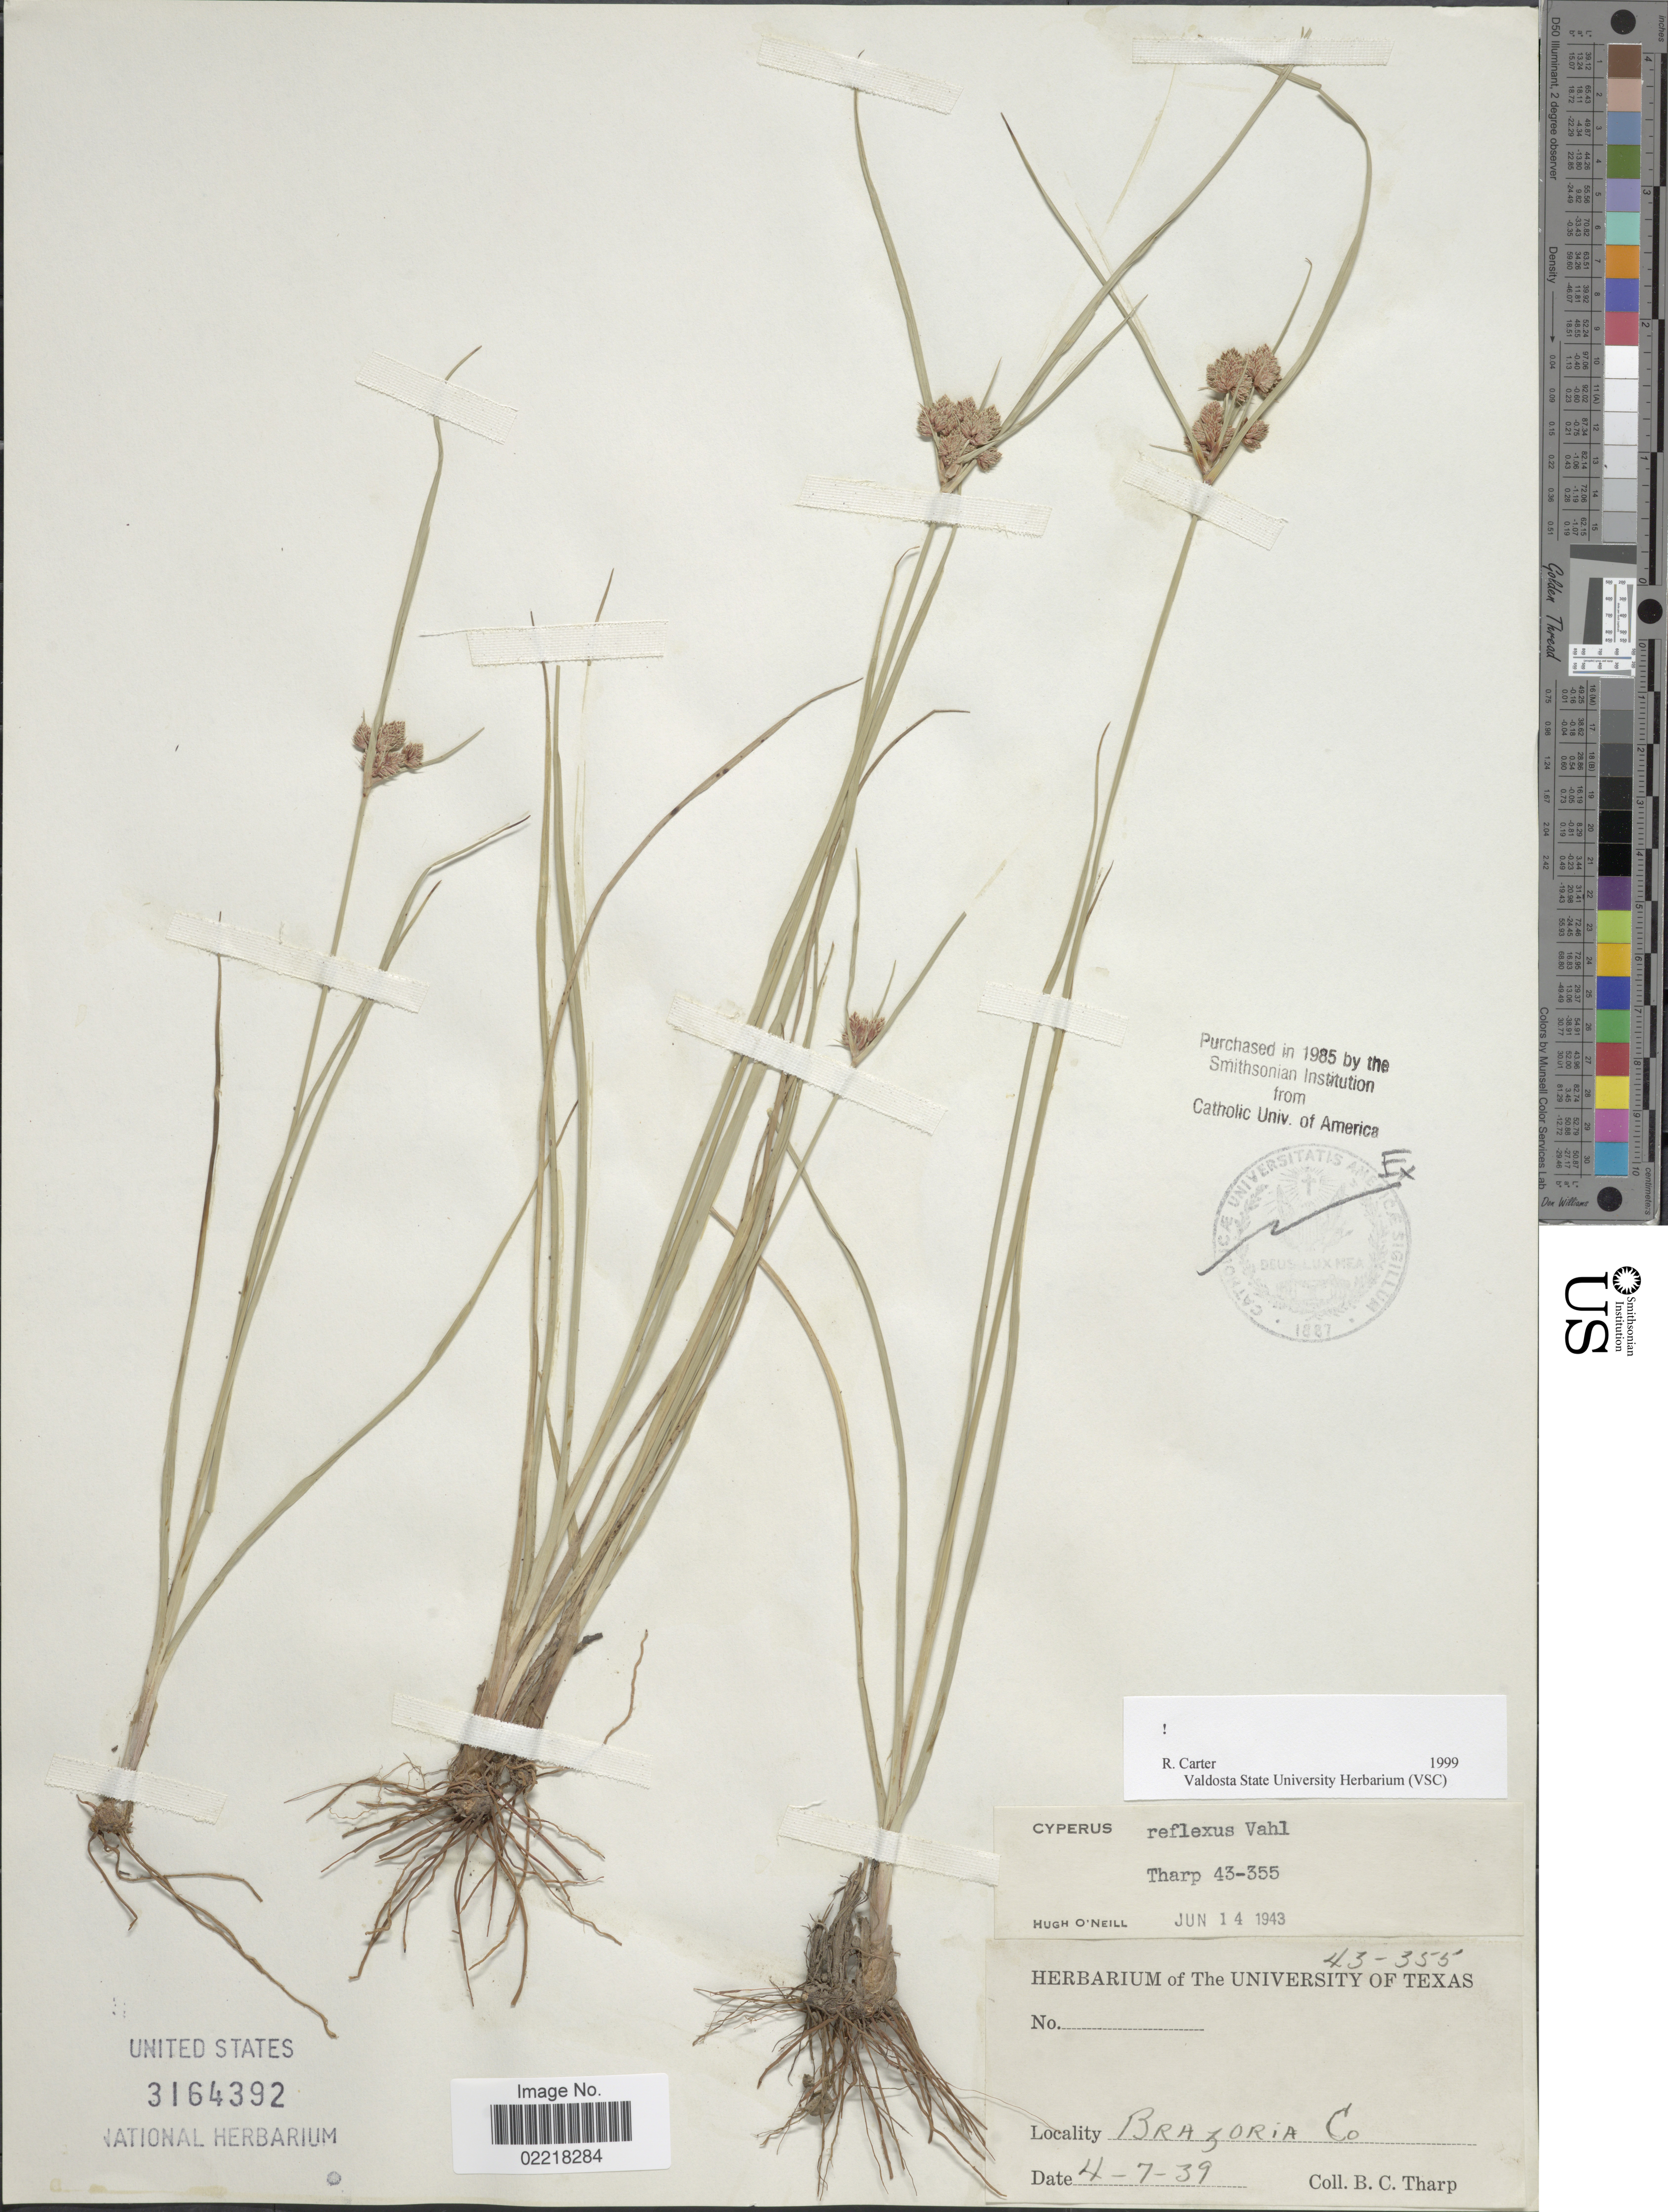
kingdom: Plantae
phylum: Tracheophyta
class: Liliopsida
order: Poales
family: Cyperaceae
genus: Cyperus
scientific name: Cyperus reflexus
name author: Vahl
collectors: B. C. Tharp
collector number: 43-355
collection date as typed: Transcribed d/m/y: 7/4/39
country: United States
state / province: Texas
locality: Brazoria Co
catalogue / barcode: US 3164392